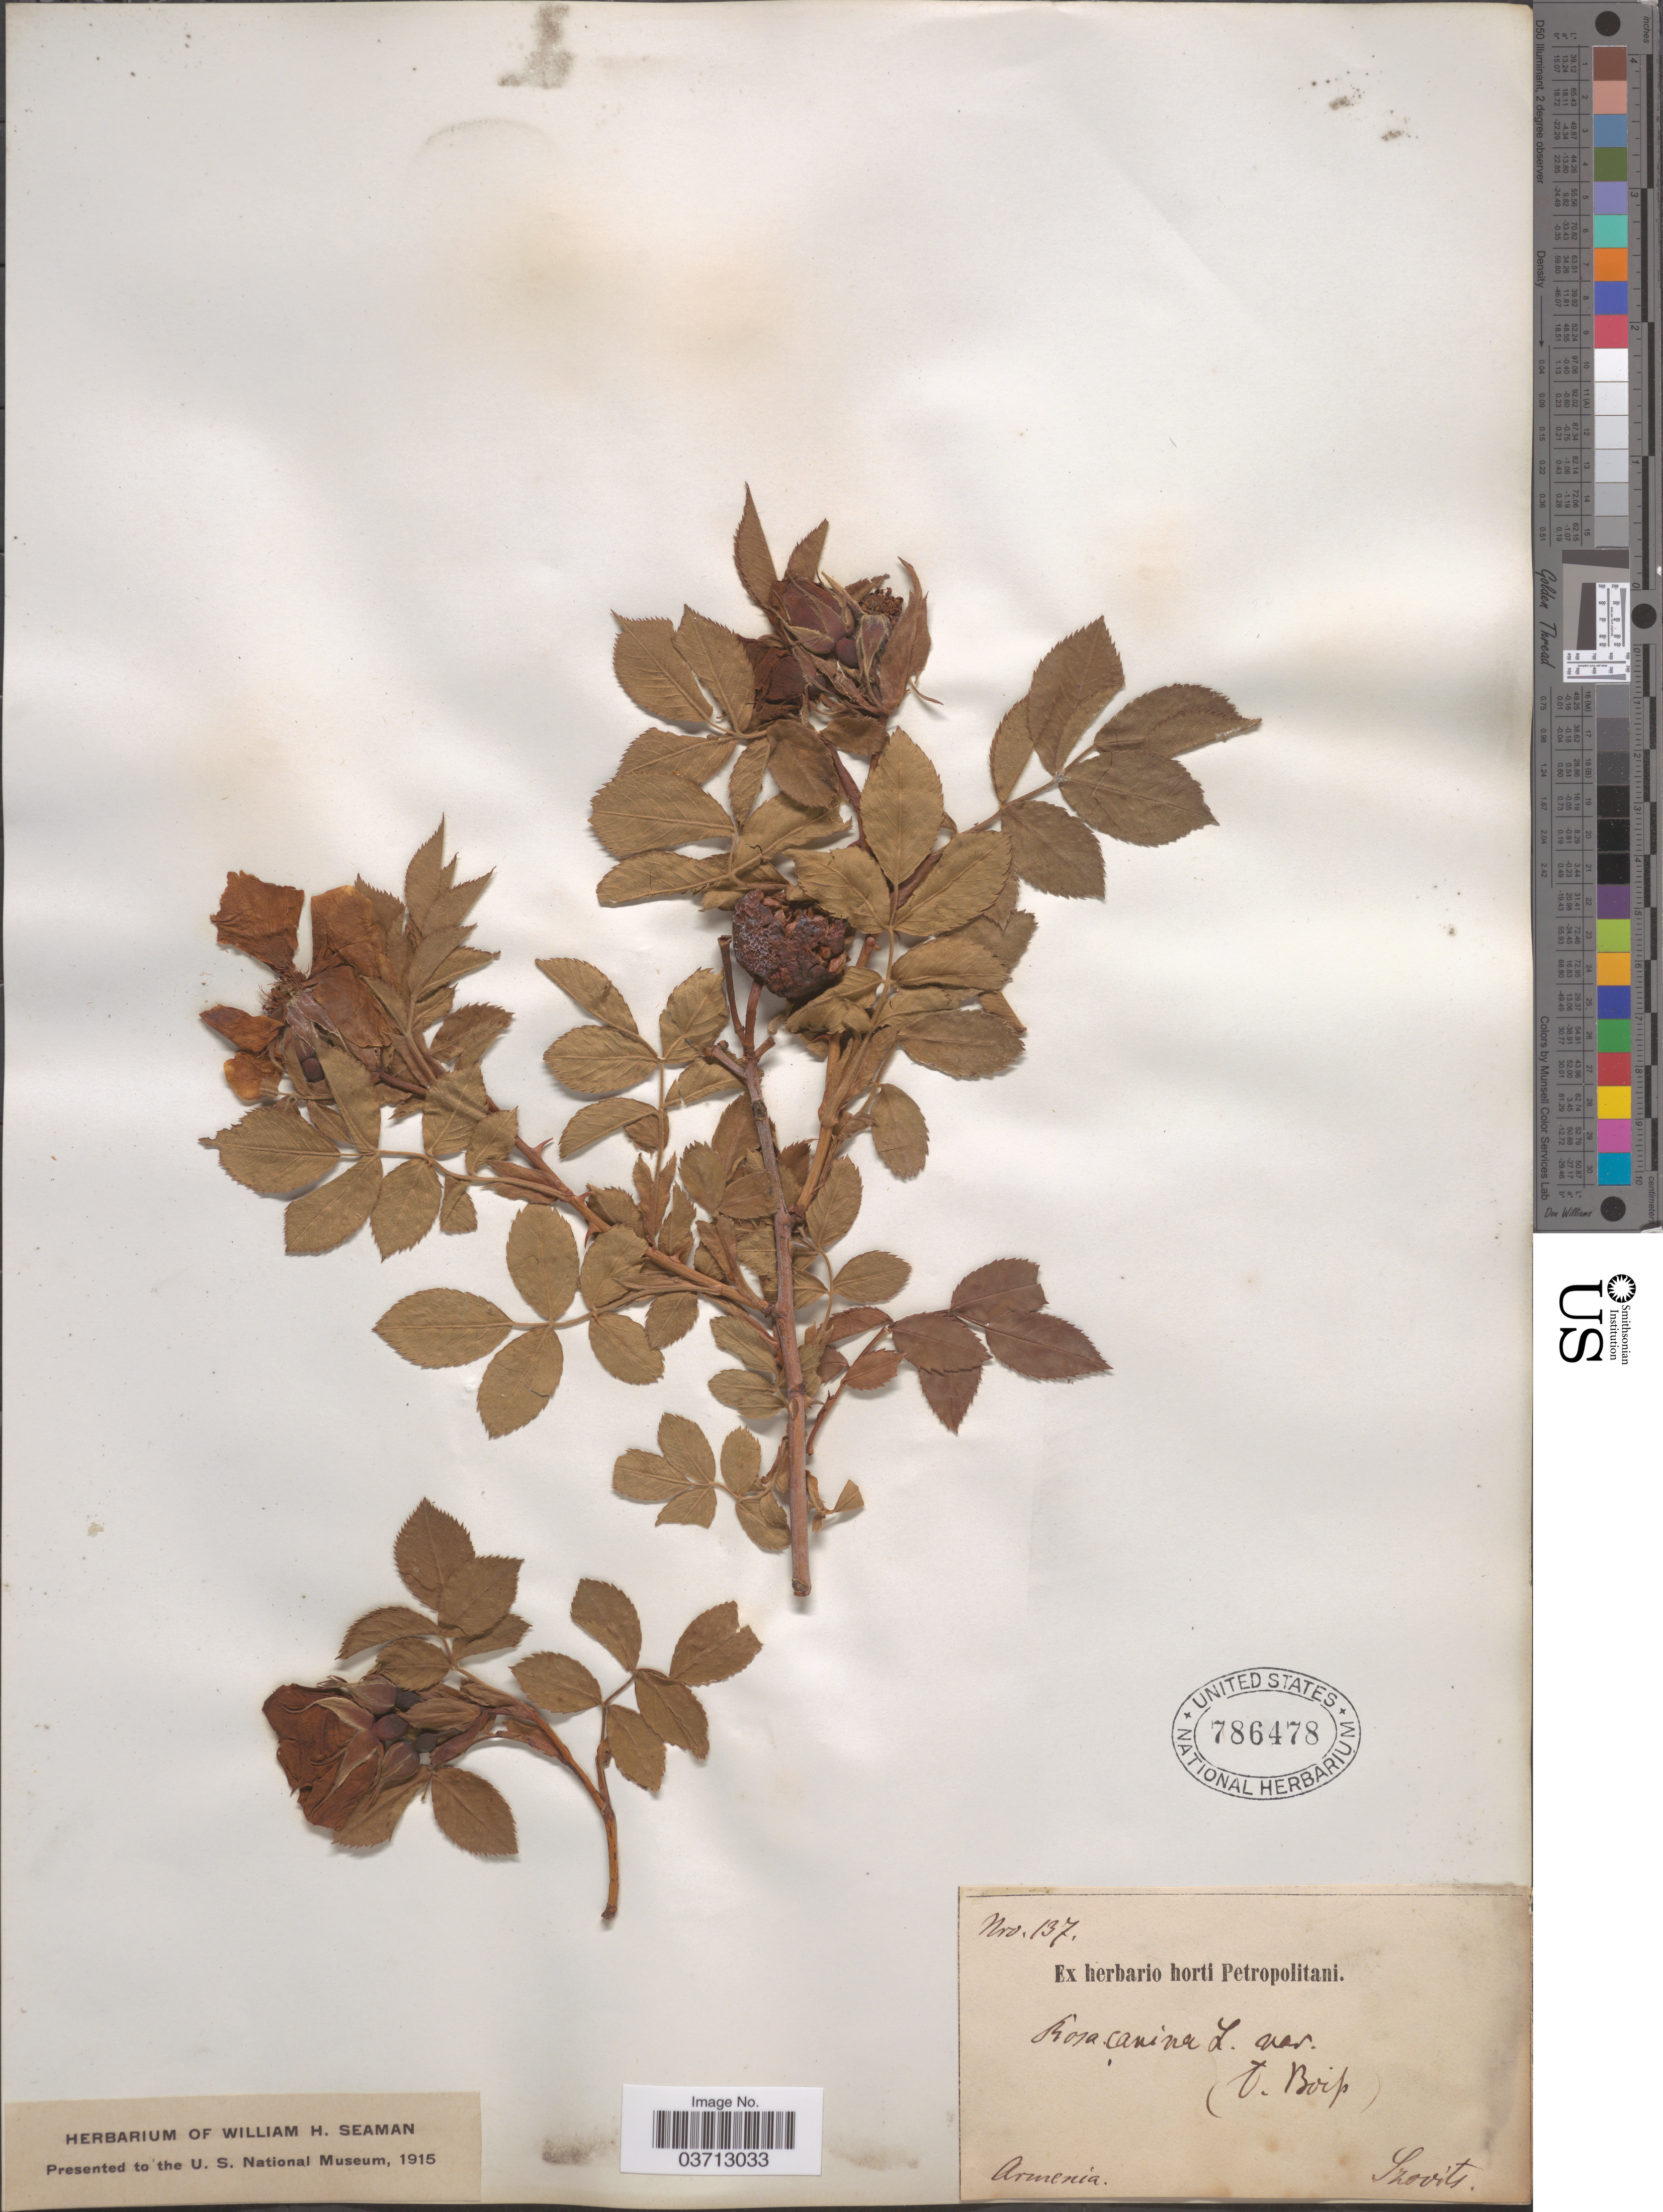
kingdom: Plantae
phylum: Tracheophyta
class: Magnoliopsida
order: Rosales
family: Rosaceae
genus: Rosa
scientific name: Rosa canina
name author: L.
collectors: Szovits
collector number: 137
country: Armenia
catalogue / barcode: US 786478